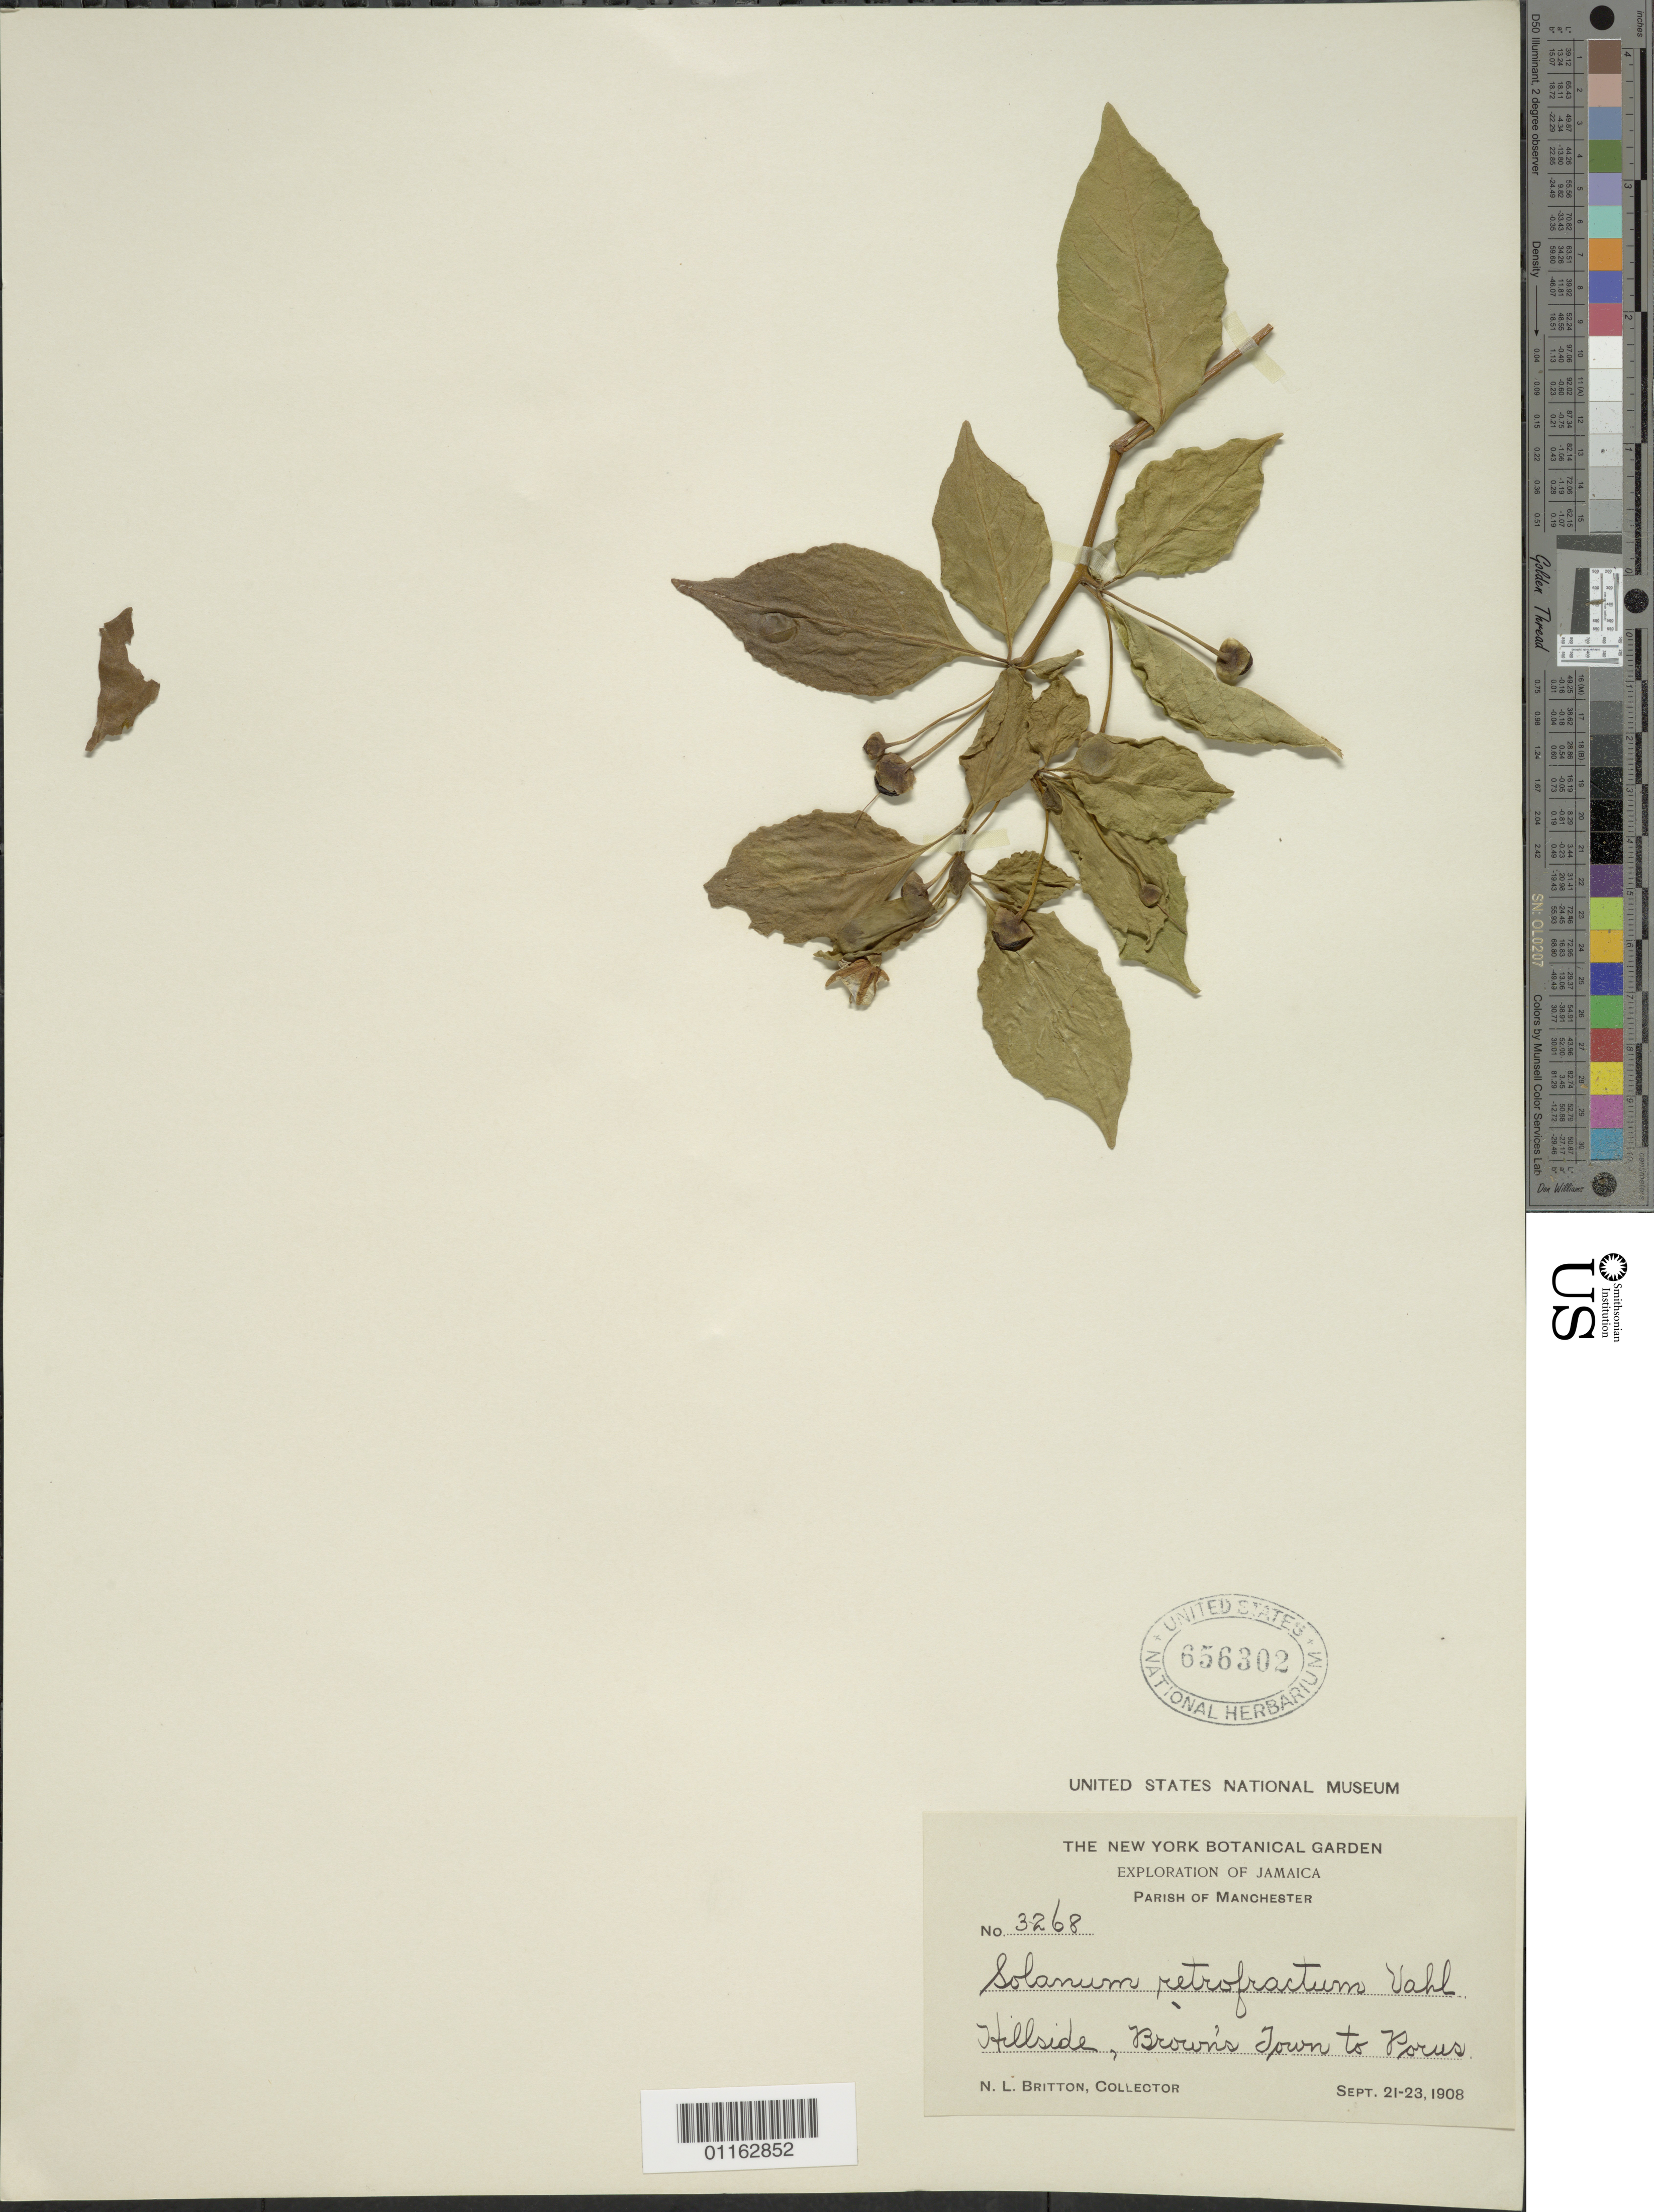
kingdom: Plantae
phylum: Tracheophyta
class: Magnoliopsida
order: Solanales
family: Solanaceae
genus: Solanum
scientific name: Solanum retrofractum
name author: Vahl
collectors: N. Britton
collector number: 3268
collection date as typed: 21 Sep 1908 to 23 Sep 1908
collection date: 1908-09-21/1908-09-23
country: Jamaica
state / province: Manchester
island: Jamaica I.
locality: Hillside, Brown's Town to Porus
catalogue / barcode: US 656302